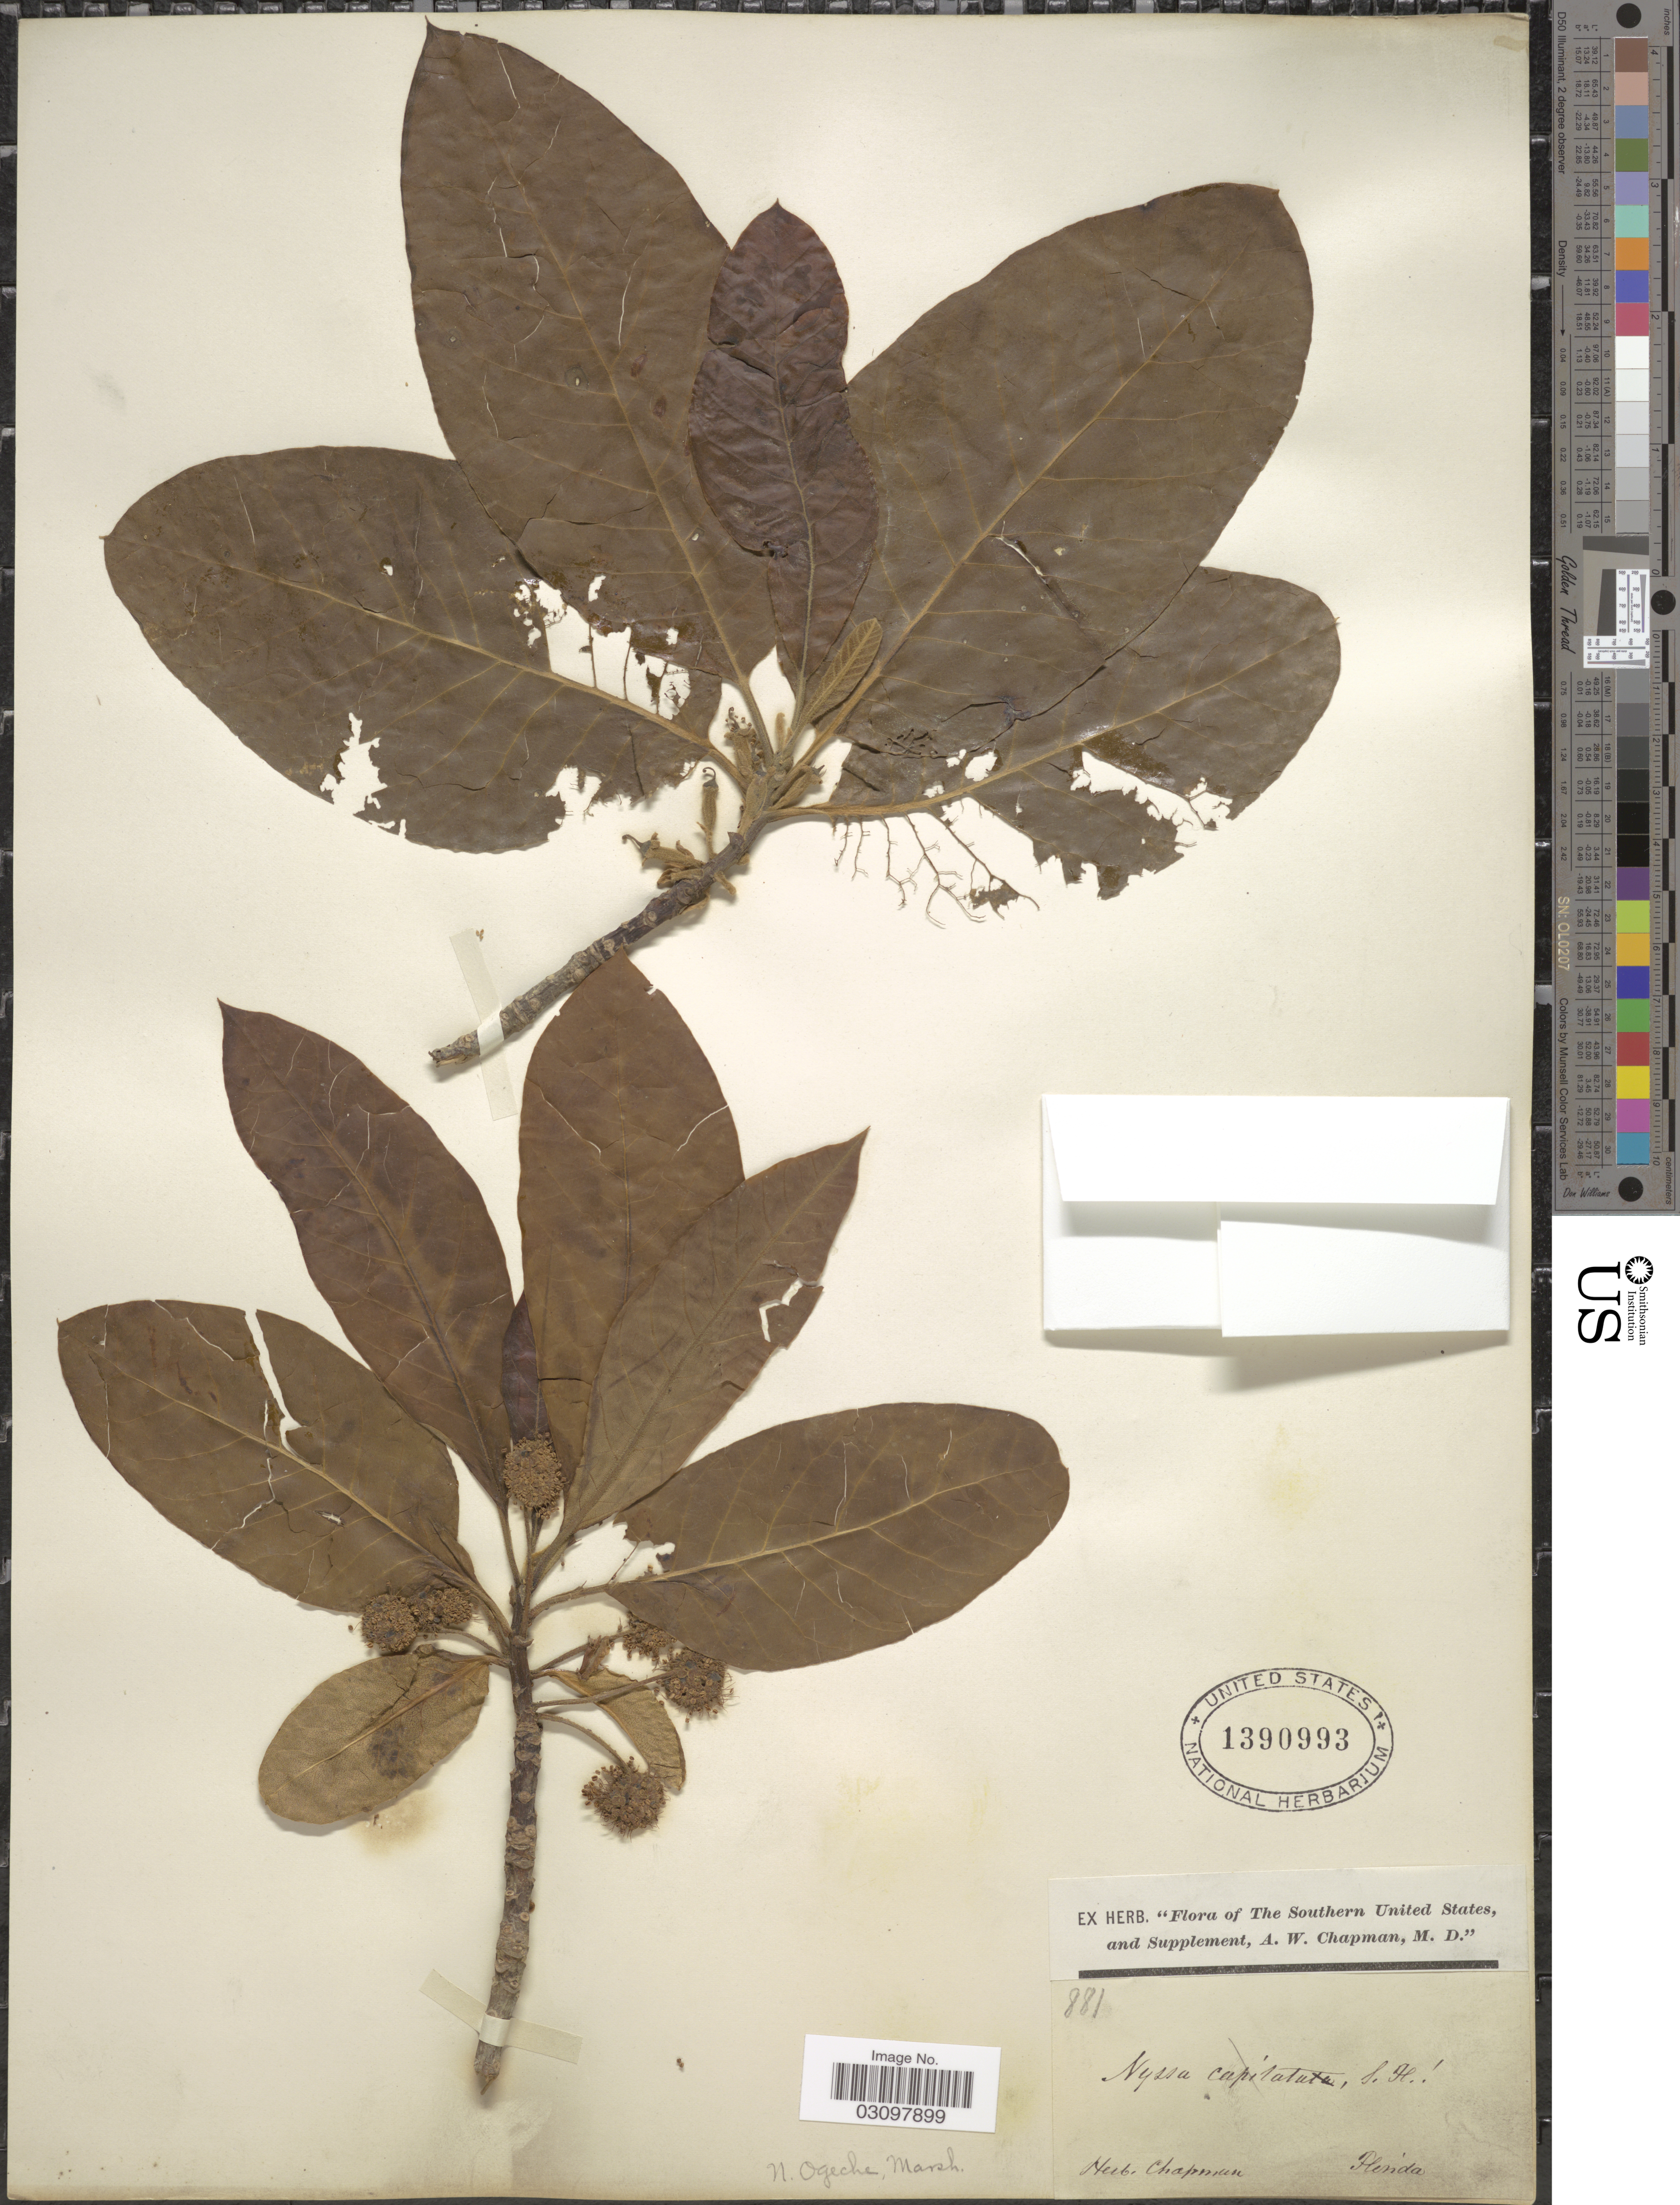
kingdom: Plantae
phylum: Tracheophyta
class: Magnoliopsida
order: Cornales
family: Nyssaceae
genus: Nyssa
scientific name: Nyssa ogeche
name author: W. Bartram ex Marshall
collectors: ex herb. A.W. Chapman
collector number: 881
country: United States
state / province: Florida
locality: The Southern United States.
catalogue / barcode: US 1390993